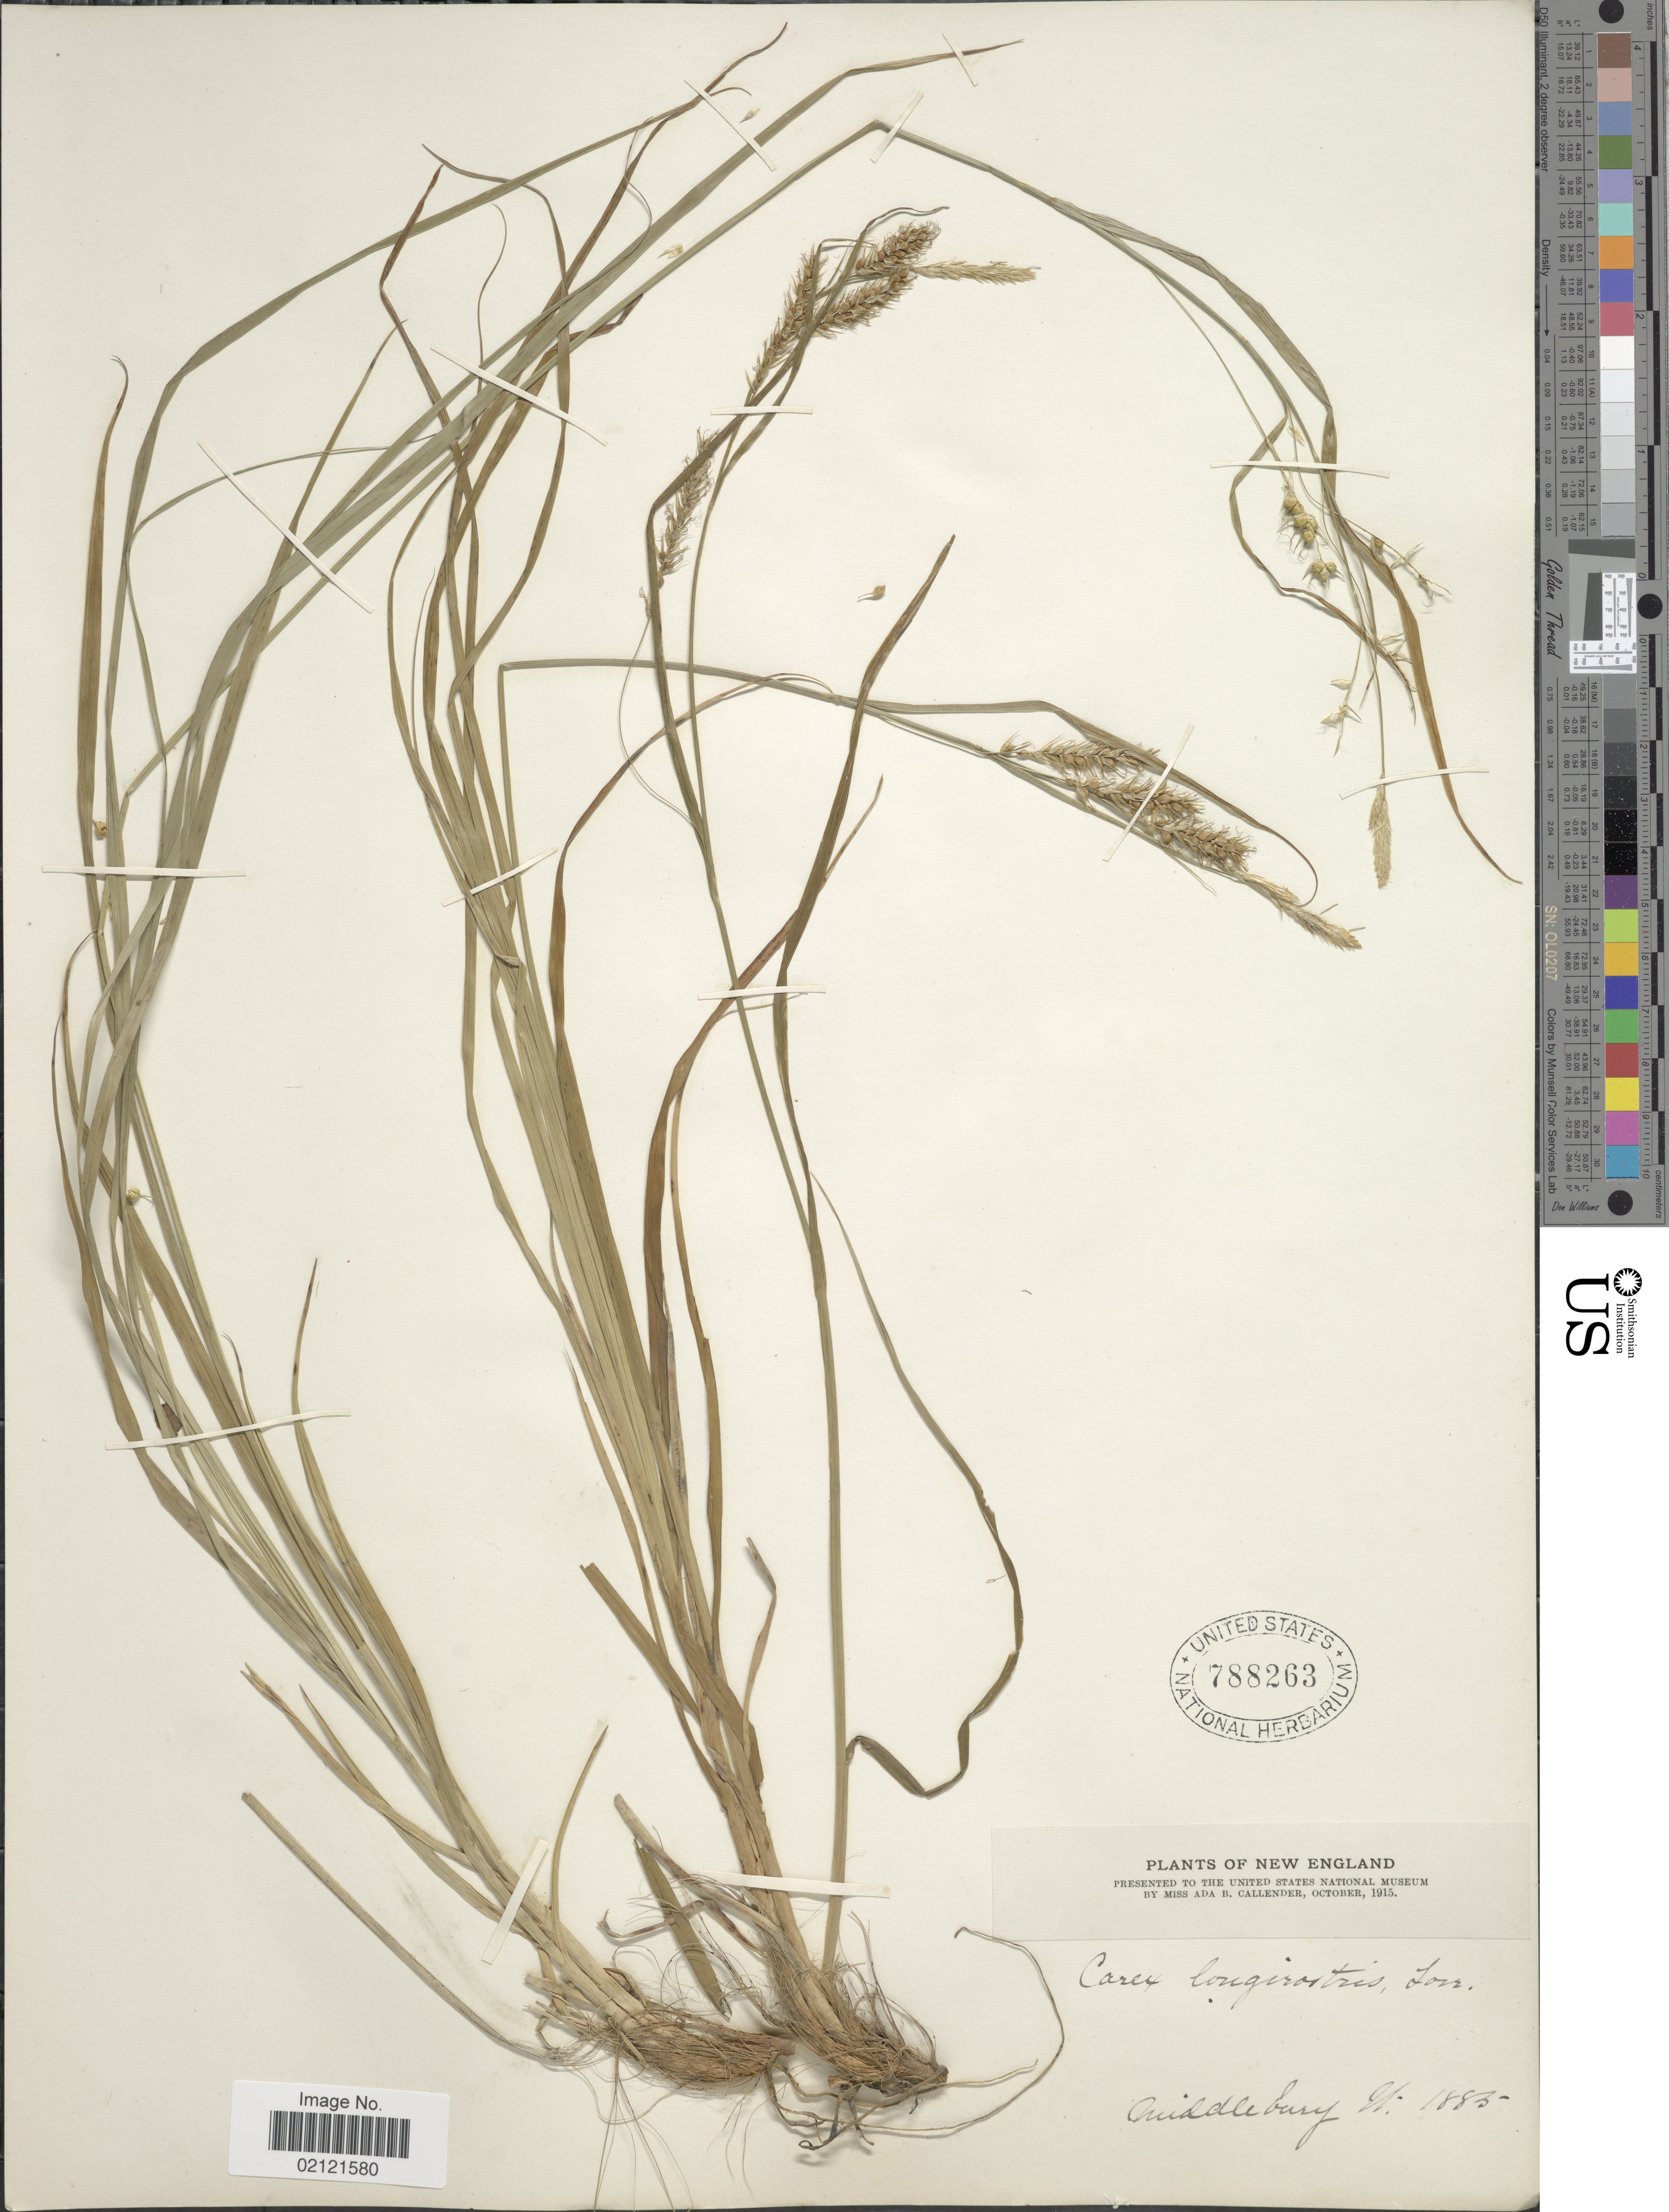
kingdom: Plantae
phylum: Tracheophyta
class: Liliopsida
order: Poales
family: Cyperaceae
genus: Carex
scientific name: Carex sprengelii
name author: Dewey ex Spreng.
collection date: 1885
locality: New England, Middlebury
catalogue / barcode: US 788263